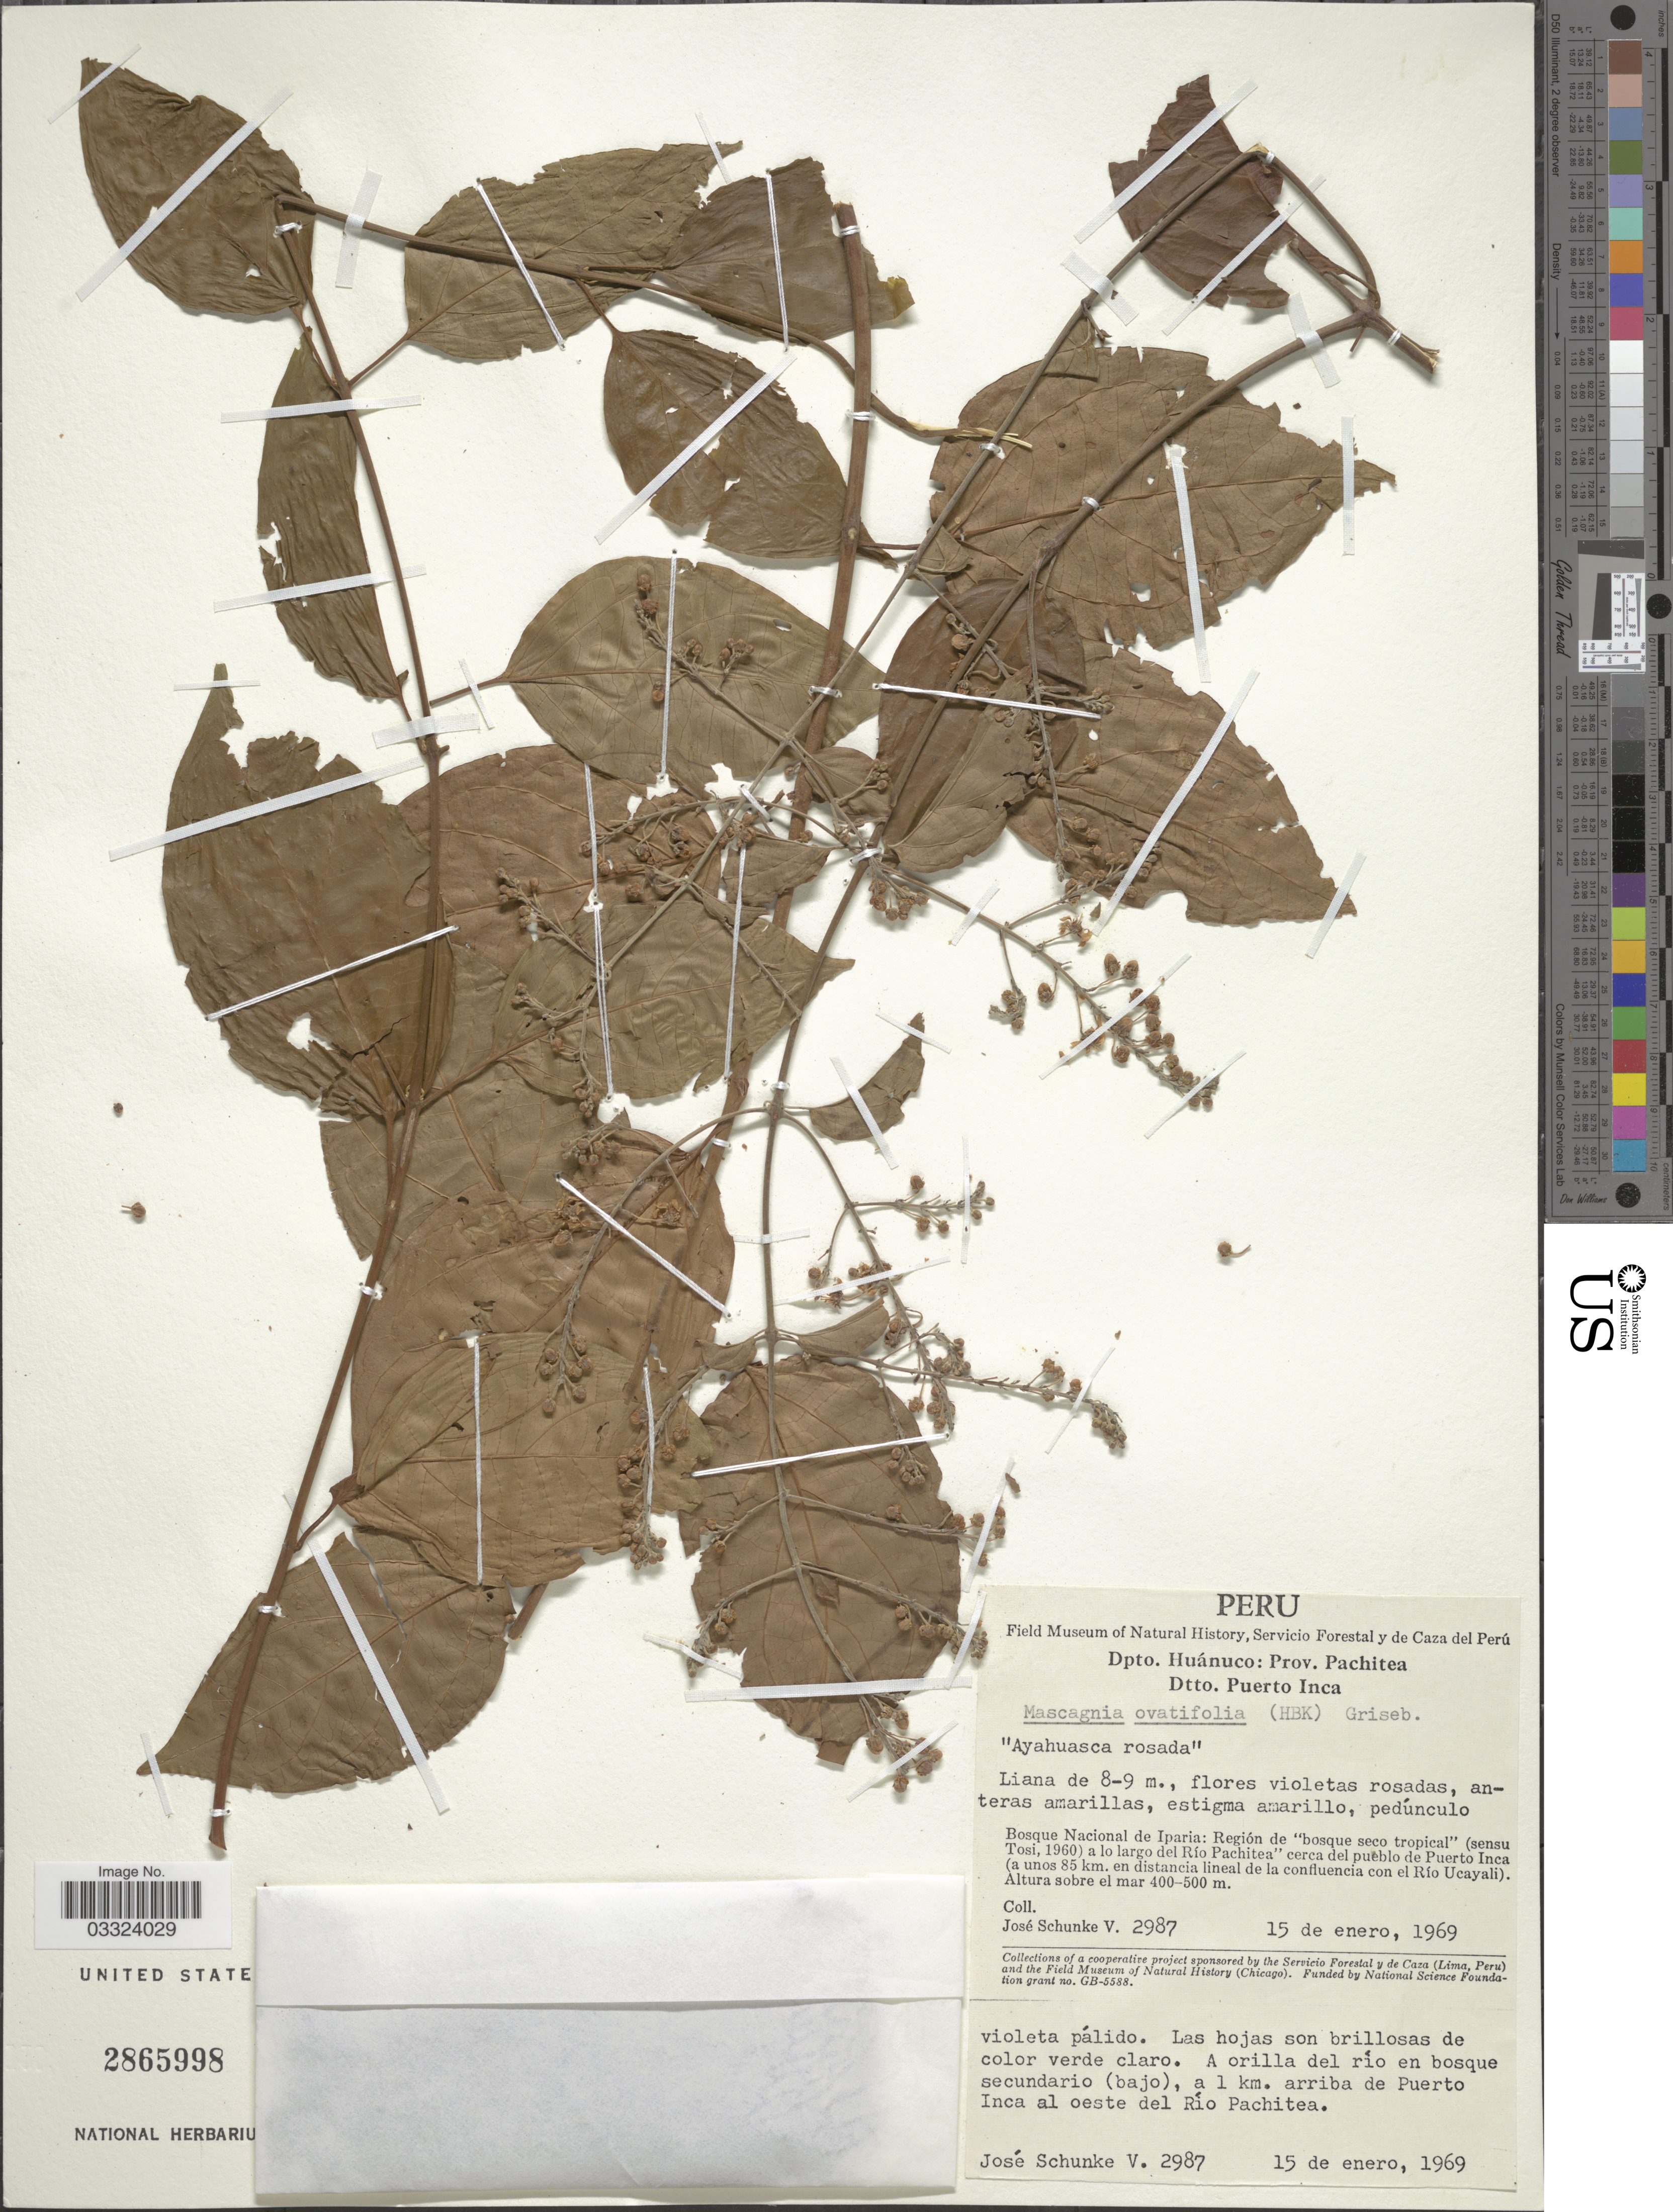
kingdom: Plantae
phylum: Tracheophyta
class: Magnoliopsida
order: Malpighiales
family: Malpighiaceae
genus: Mascagnia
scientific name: Mascagnia ovatifolia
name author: (Kunth) Griseb.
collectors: J. Schunke Vigo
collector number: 2987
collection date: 1969-01-15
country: Peru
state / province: Huánuco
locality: Dpto. Huánuco: Prov. Pachitea, Dtto. Puerto Inca, Bosque Nacional de Iparia: Región de "bosque seco tropical" (sensu Tosi, 1960) a lo largo del Río Pachitea cerca del campamento Miel de Abeja (1 km. arriba del pueblo de Tournavista o unos 20 km. arriba de la confluencia con el Río Ucayali). A orilla del río en bosque secundario (bajo), a 1 km. arriba de Puerto Inca al oeste del Río Pachitea.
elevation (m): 400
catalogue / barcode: US 2865998